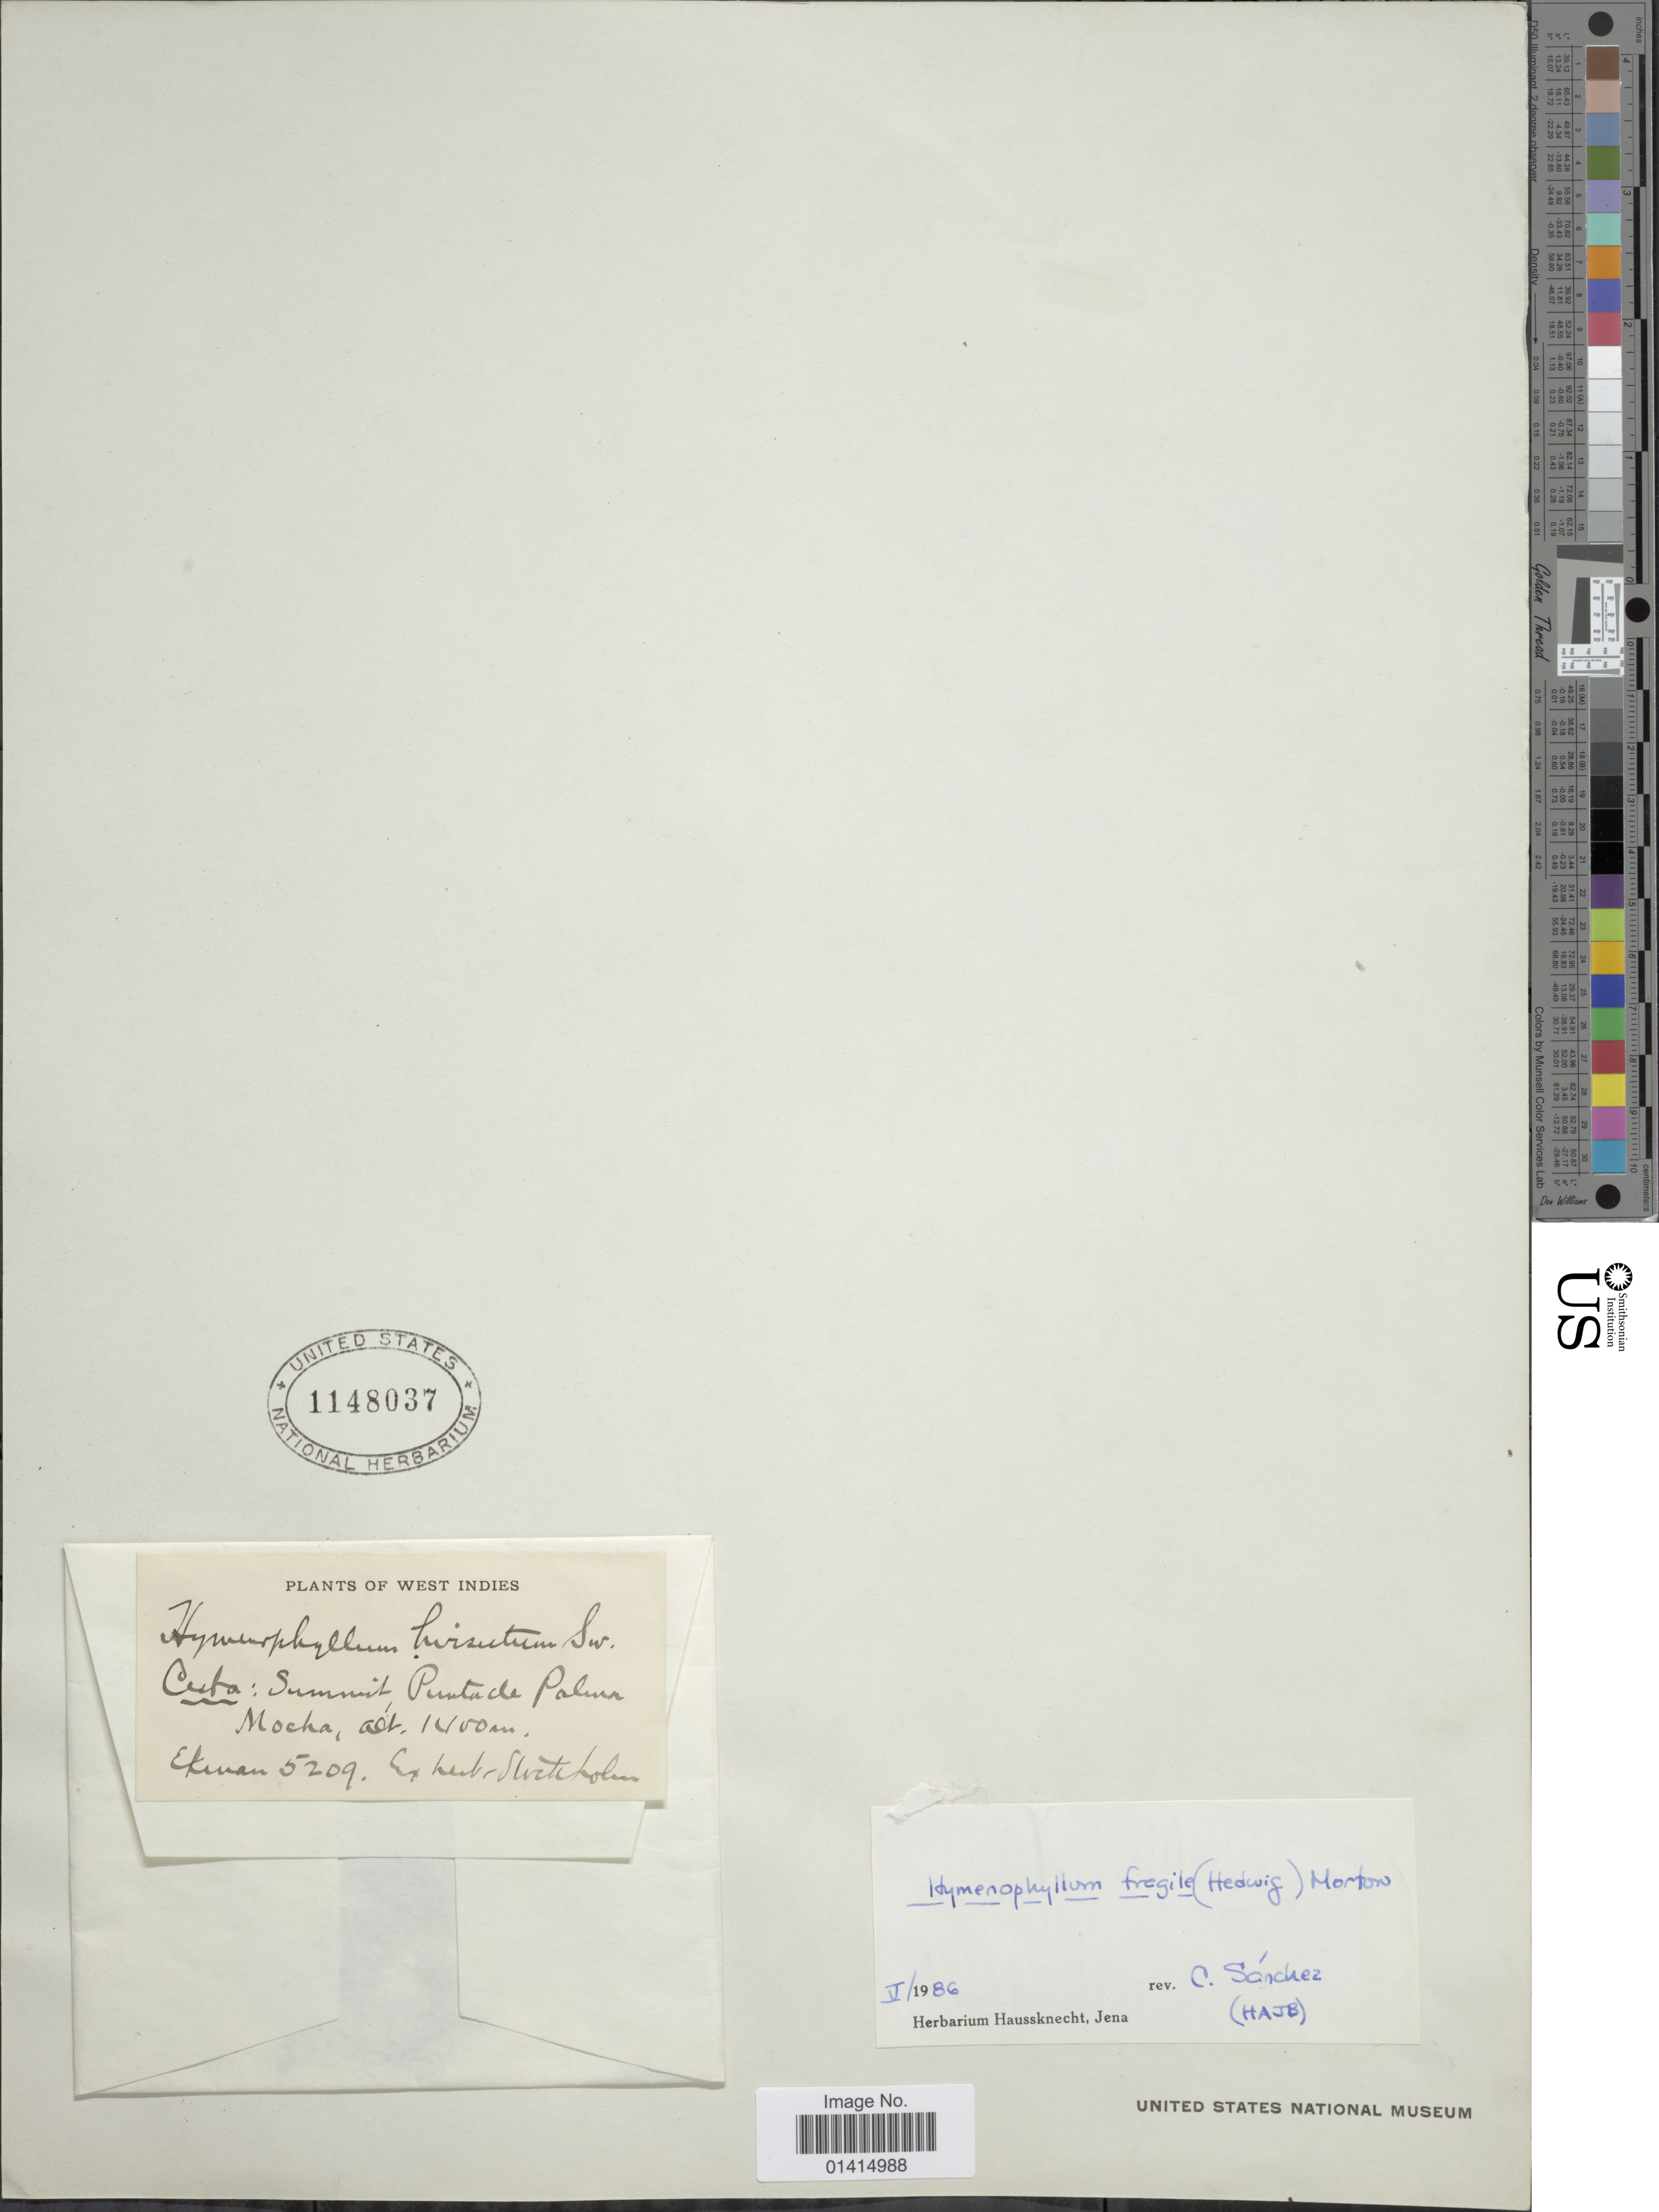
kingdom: Plantae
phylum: Tracheophyta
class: Polypodiopsida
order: Hymenophyllales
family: Hymenophyllaceae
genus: Hymenophyllum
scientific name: Hymenophyllum fragile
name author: (Hedw.) C.V. Morton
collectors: -. Ekman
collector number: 5209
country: Cuba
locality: Cuba: Summit Punta de Palma Mocha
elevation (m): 1400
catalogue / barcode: US 1148037